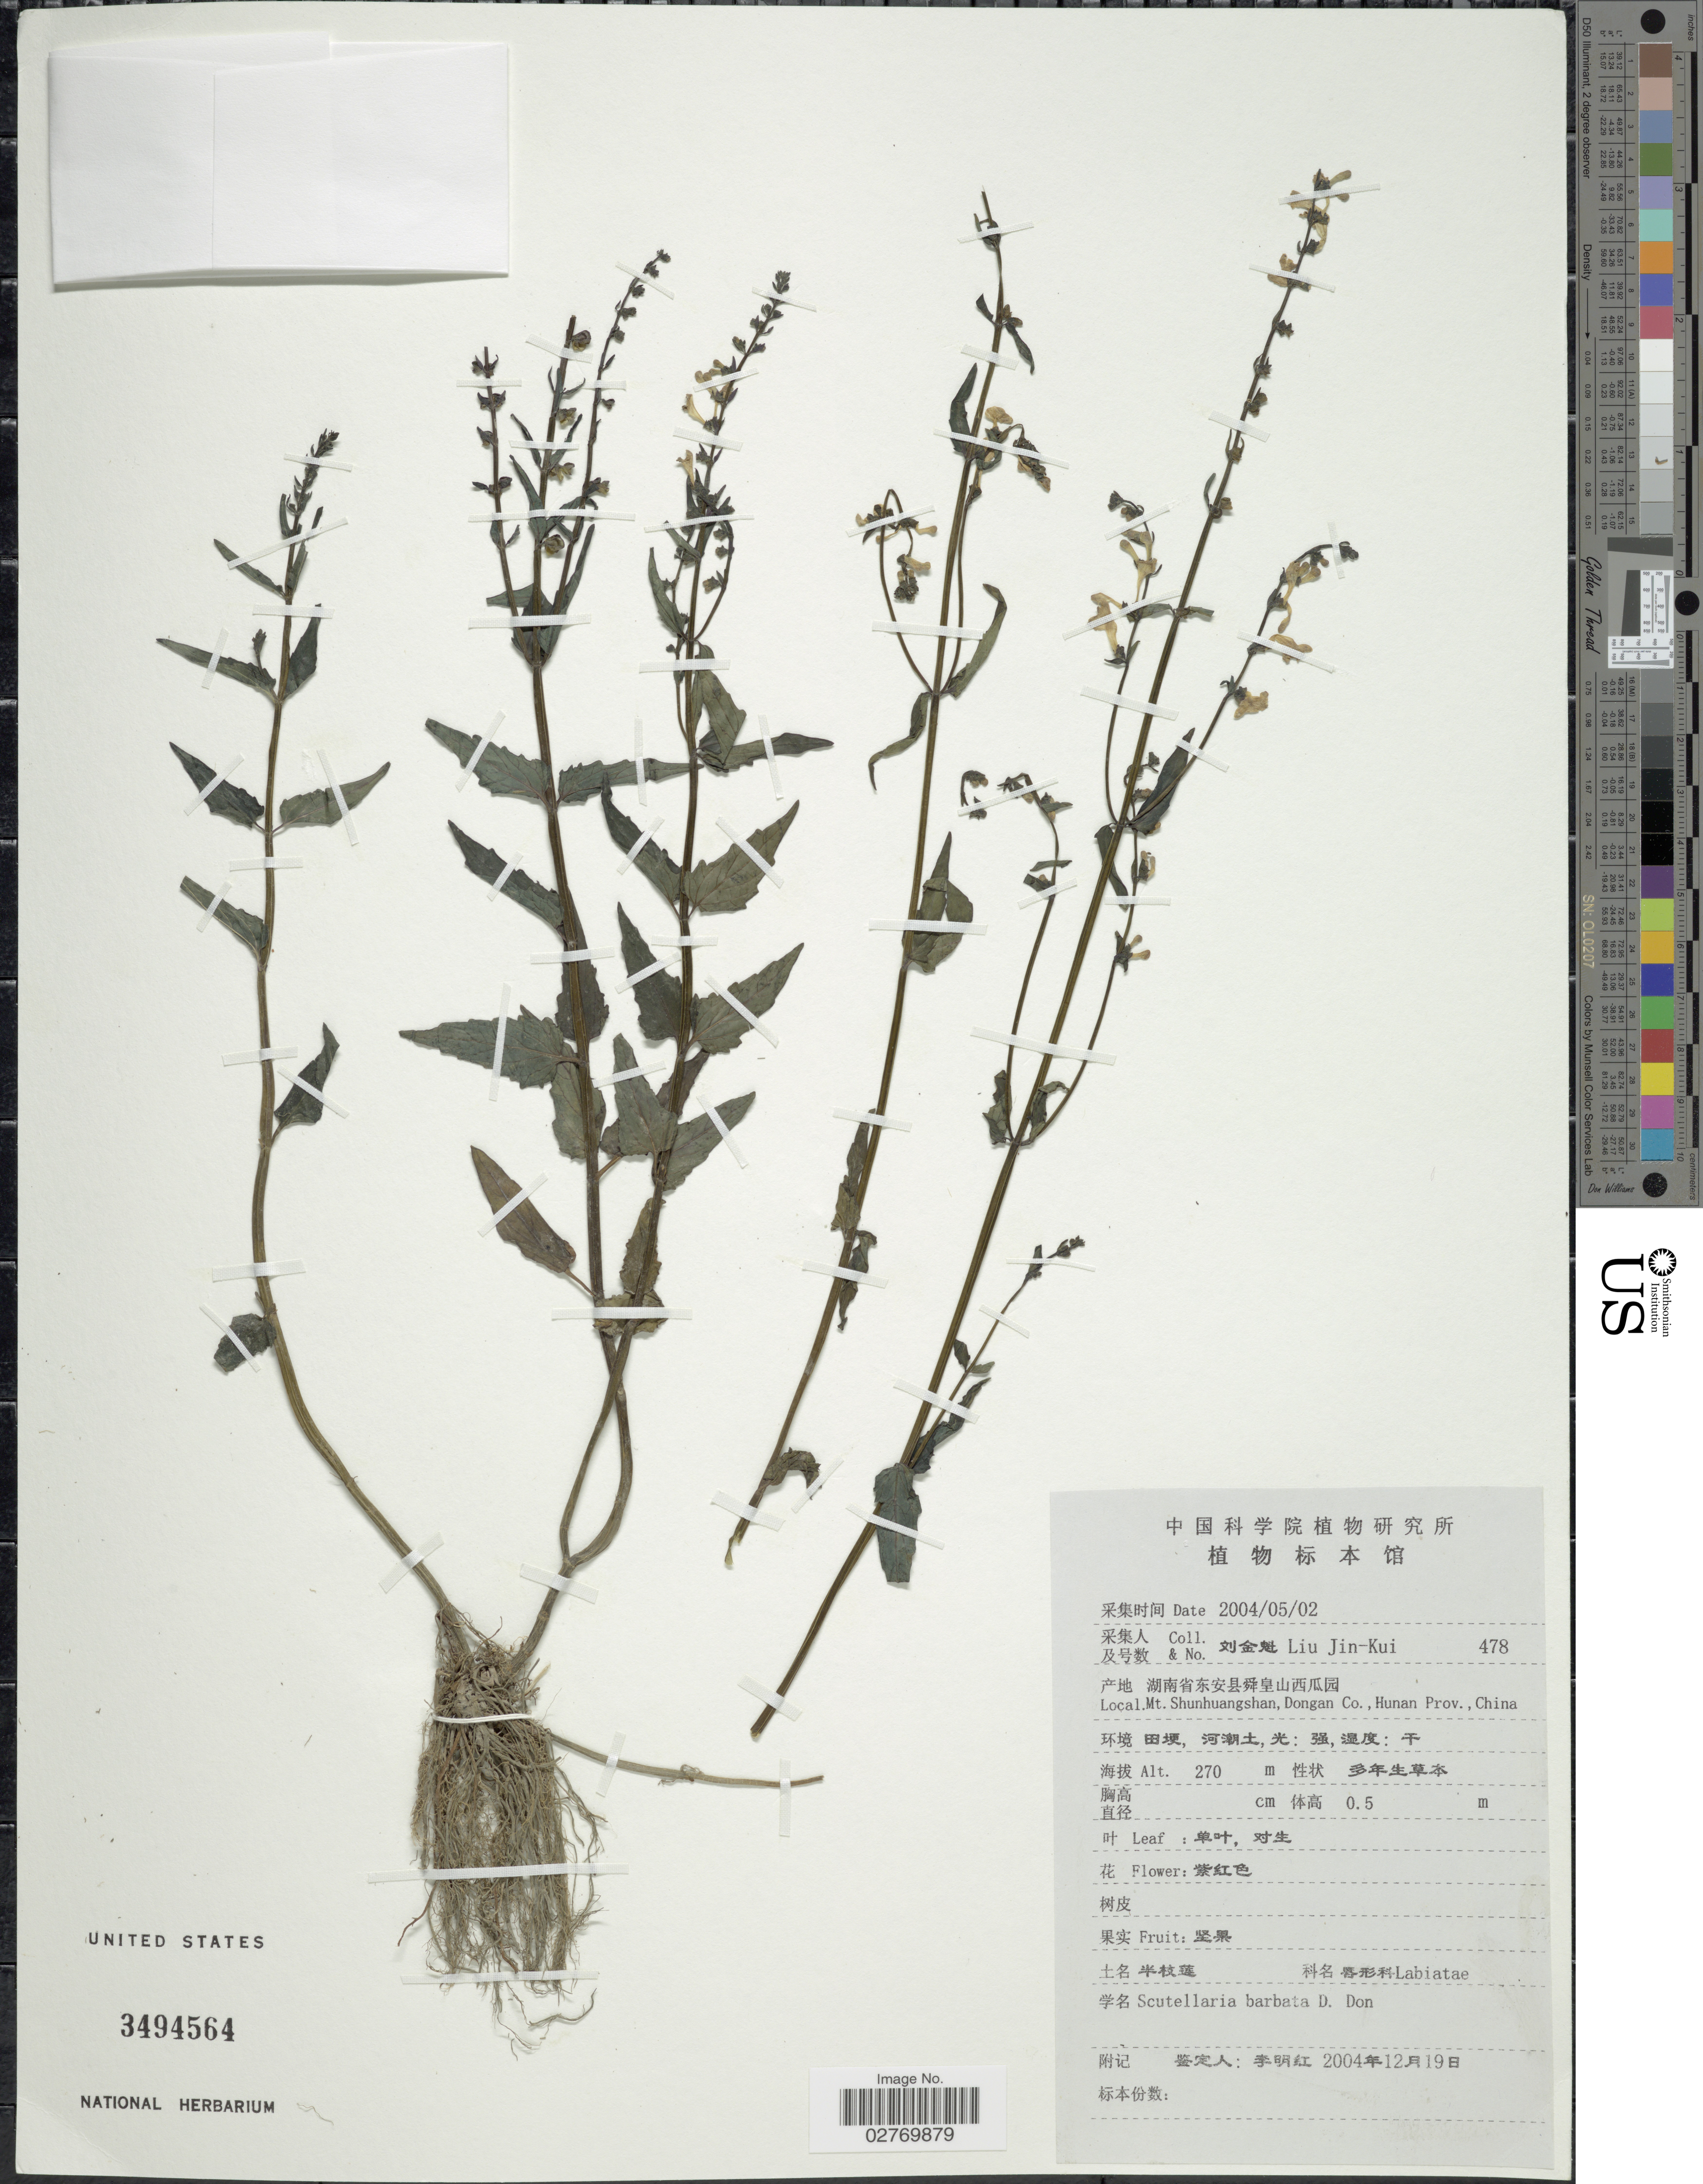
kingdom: Plantae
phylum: Tracheophyta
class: Magnoliopsida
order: Lamiales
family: Lamiaceae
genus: Scutellaria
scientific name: Scutellaria barbata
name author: D. Don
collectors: Liu Jin-Kui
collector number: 478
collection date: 2004-05-02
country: China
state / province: Hunan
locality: Mt. Shunhuangshan, Dongan Co.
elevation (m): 270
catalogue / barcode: US 3494564